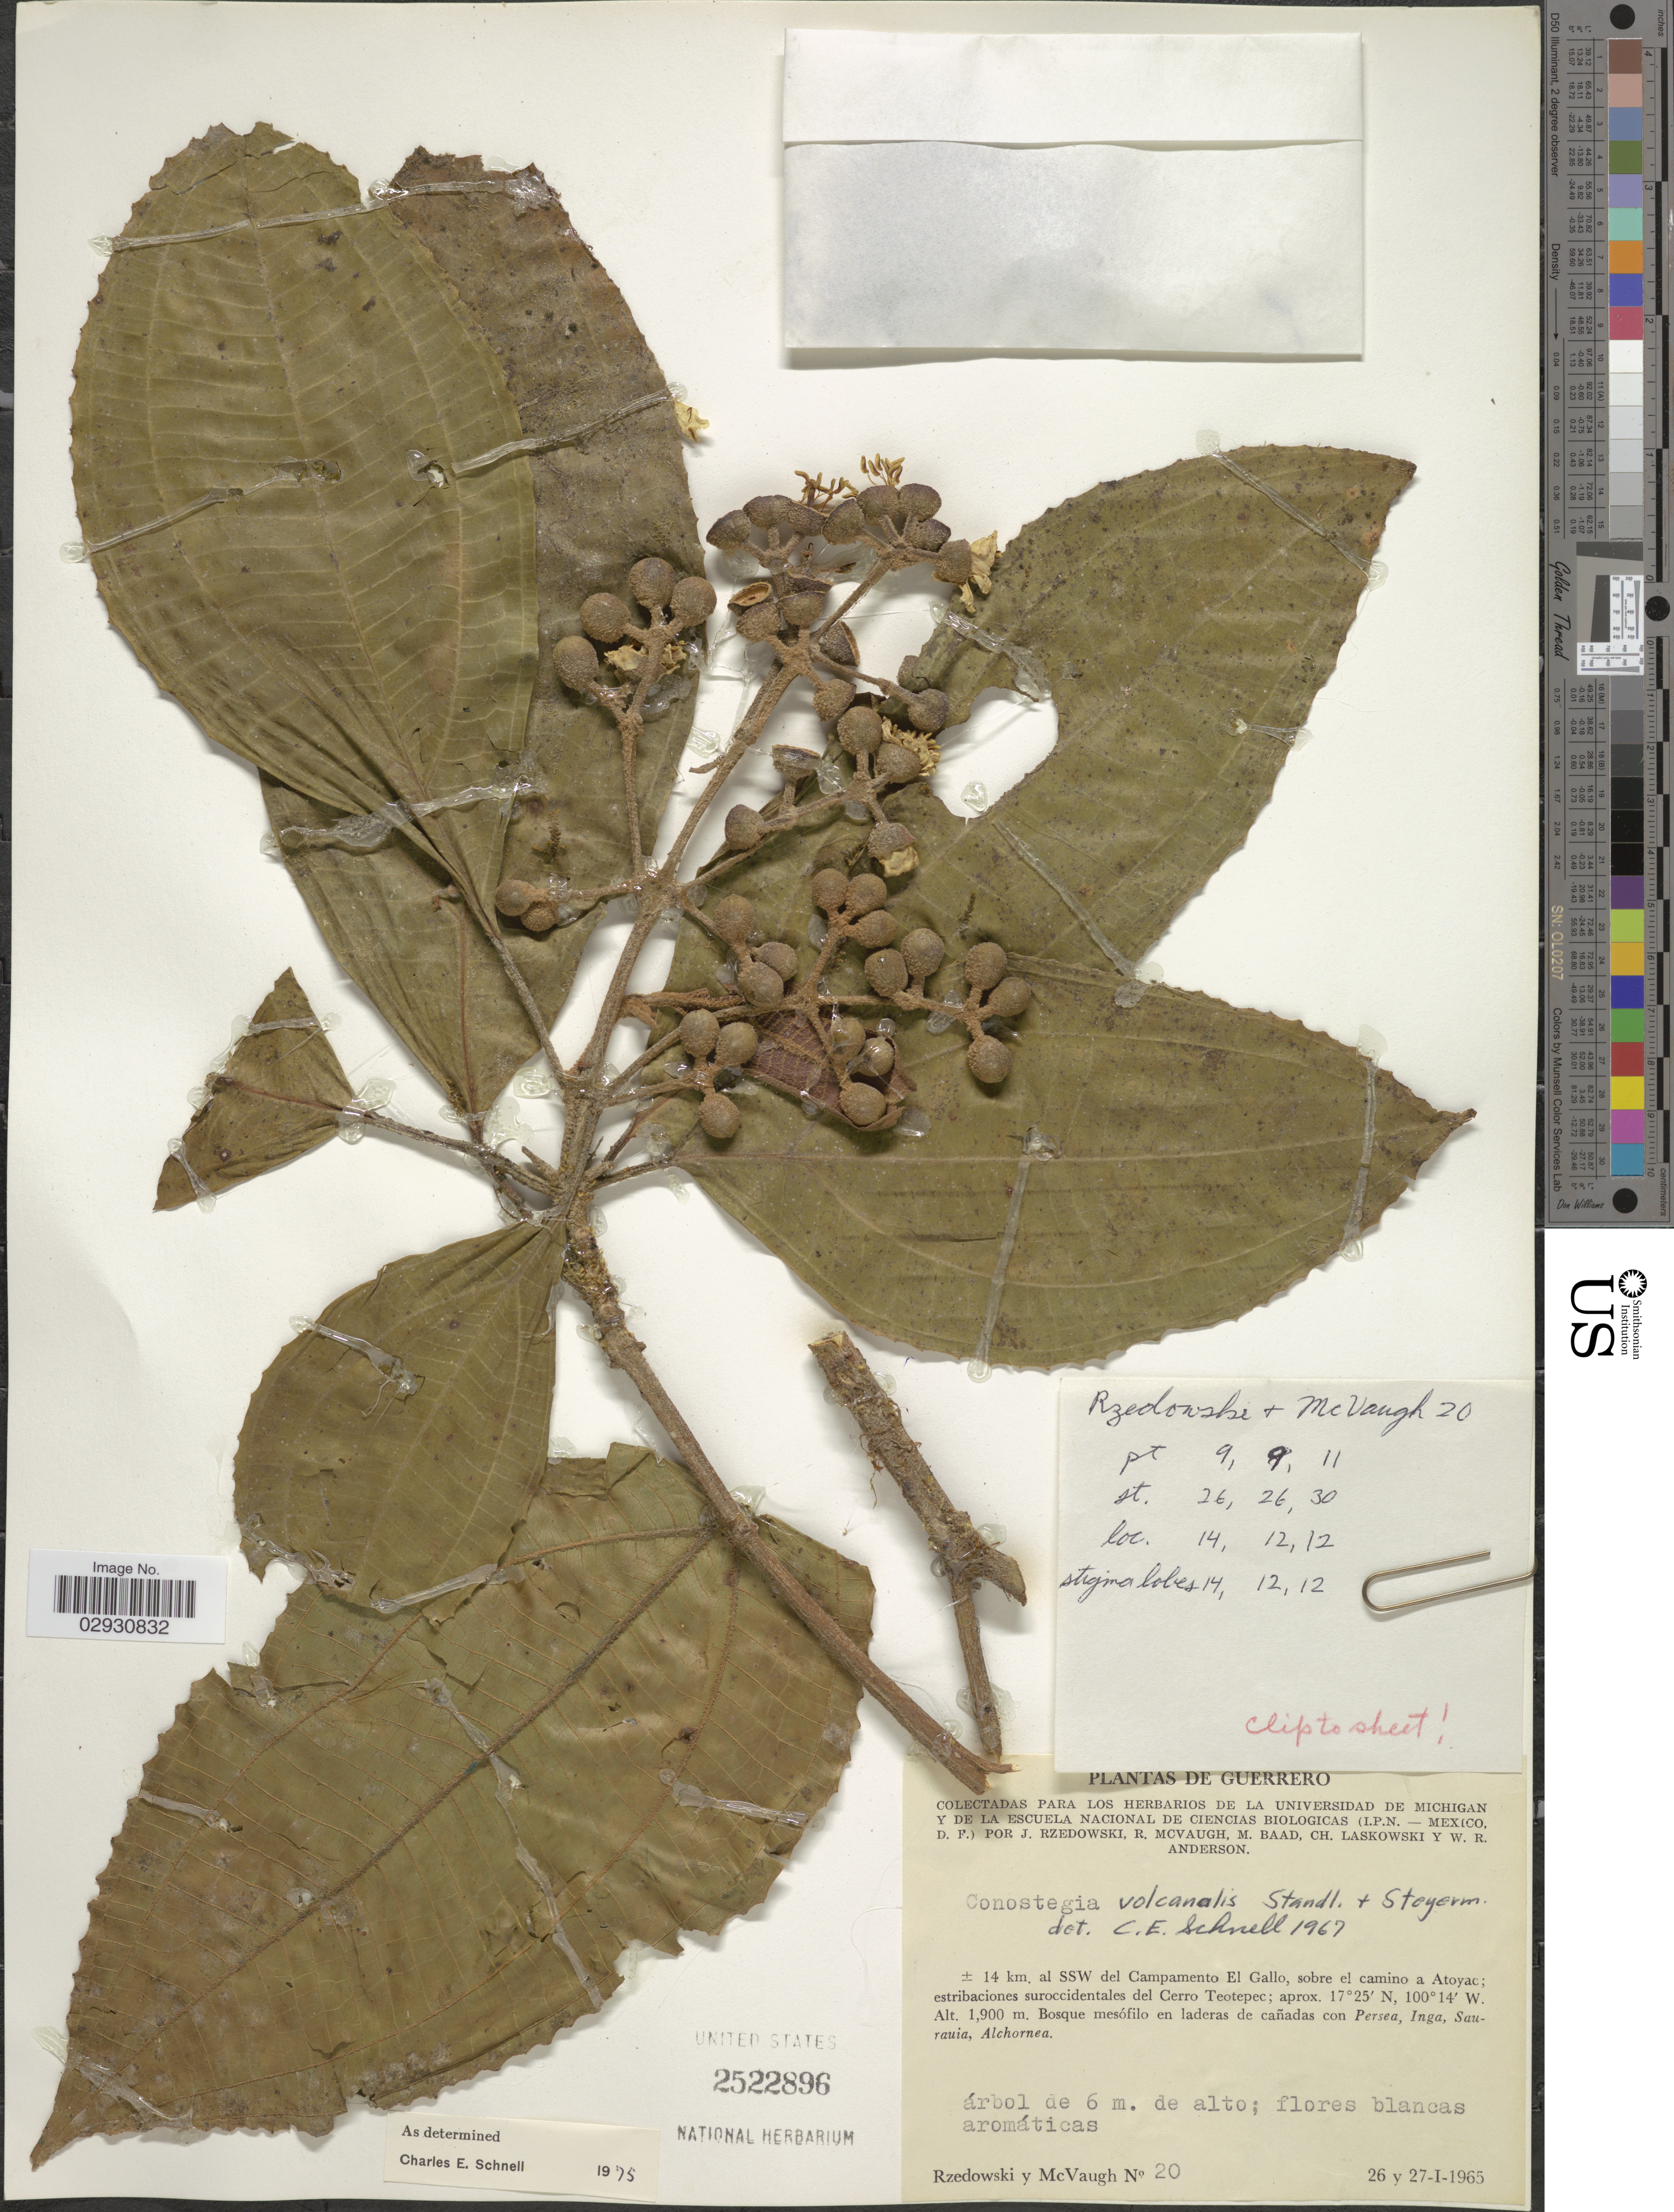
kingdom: Plantae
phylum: Tracheophyta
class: Magnoliopsida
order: Myrtales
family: Melastomataceae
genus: Conostegia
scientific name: Conostegia volcanalis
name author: Standl. & Steyerm.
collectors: J. Rzedowski & R. McVaugh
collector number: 20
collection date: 1965-01-26/1965-01-27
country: Mexico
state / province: Guerrero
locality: ± 14 km. al SSW del Campamento El Gallo, sobre el camino a Atoyac; estribaciones suroccidentals de Cerro Teotepec.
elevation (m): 1900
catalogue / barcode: US 2522896